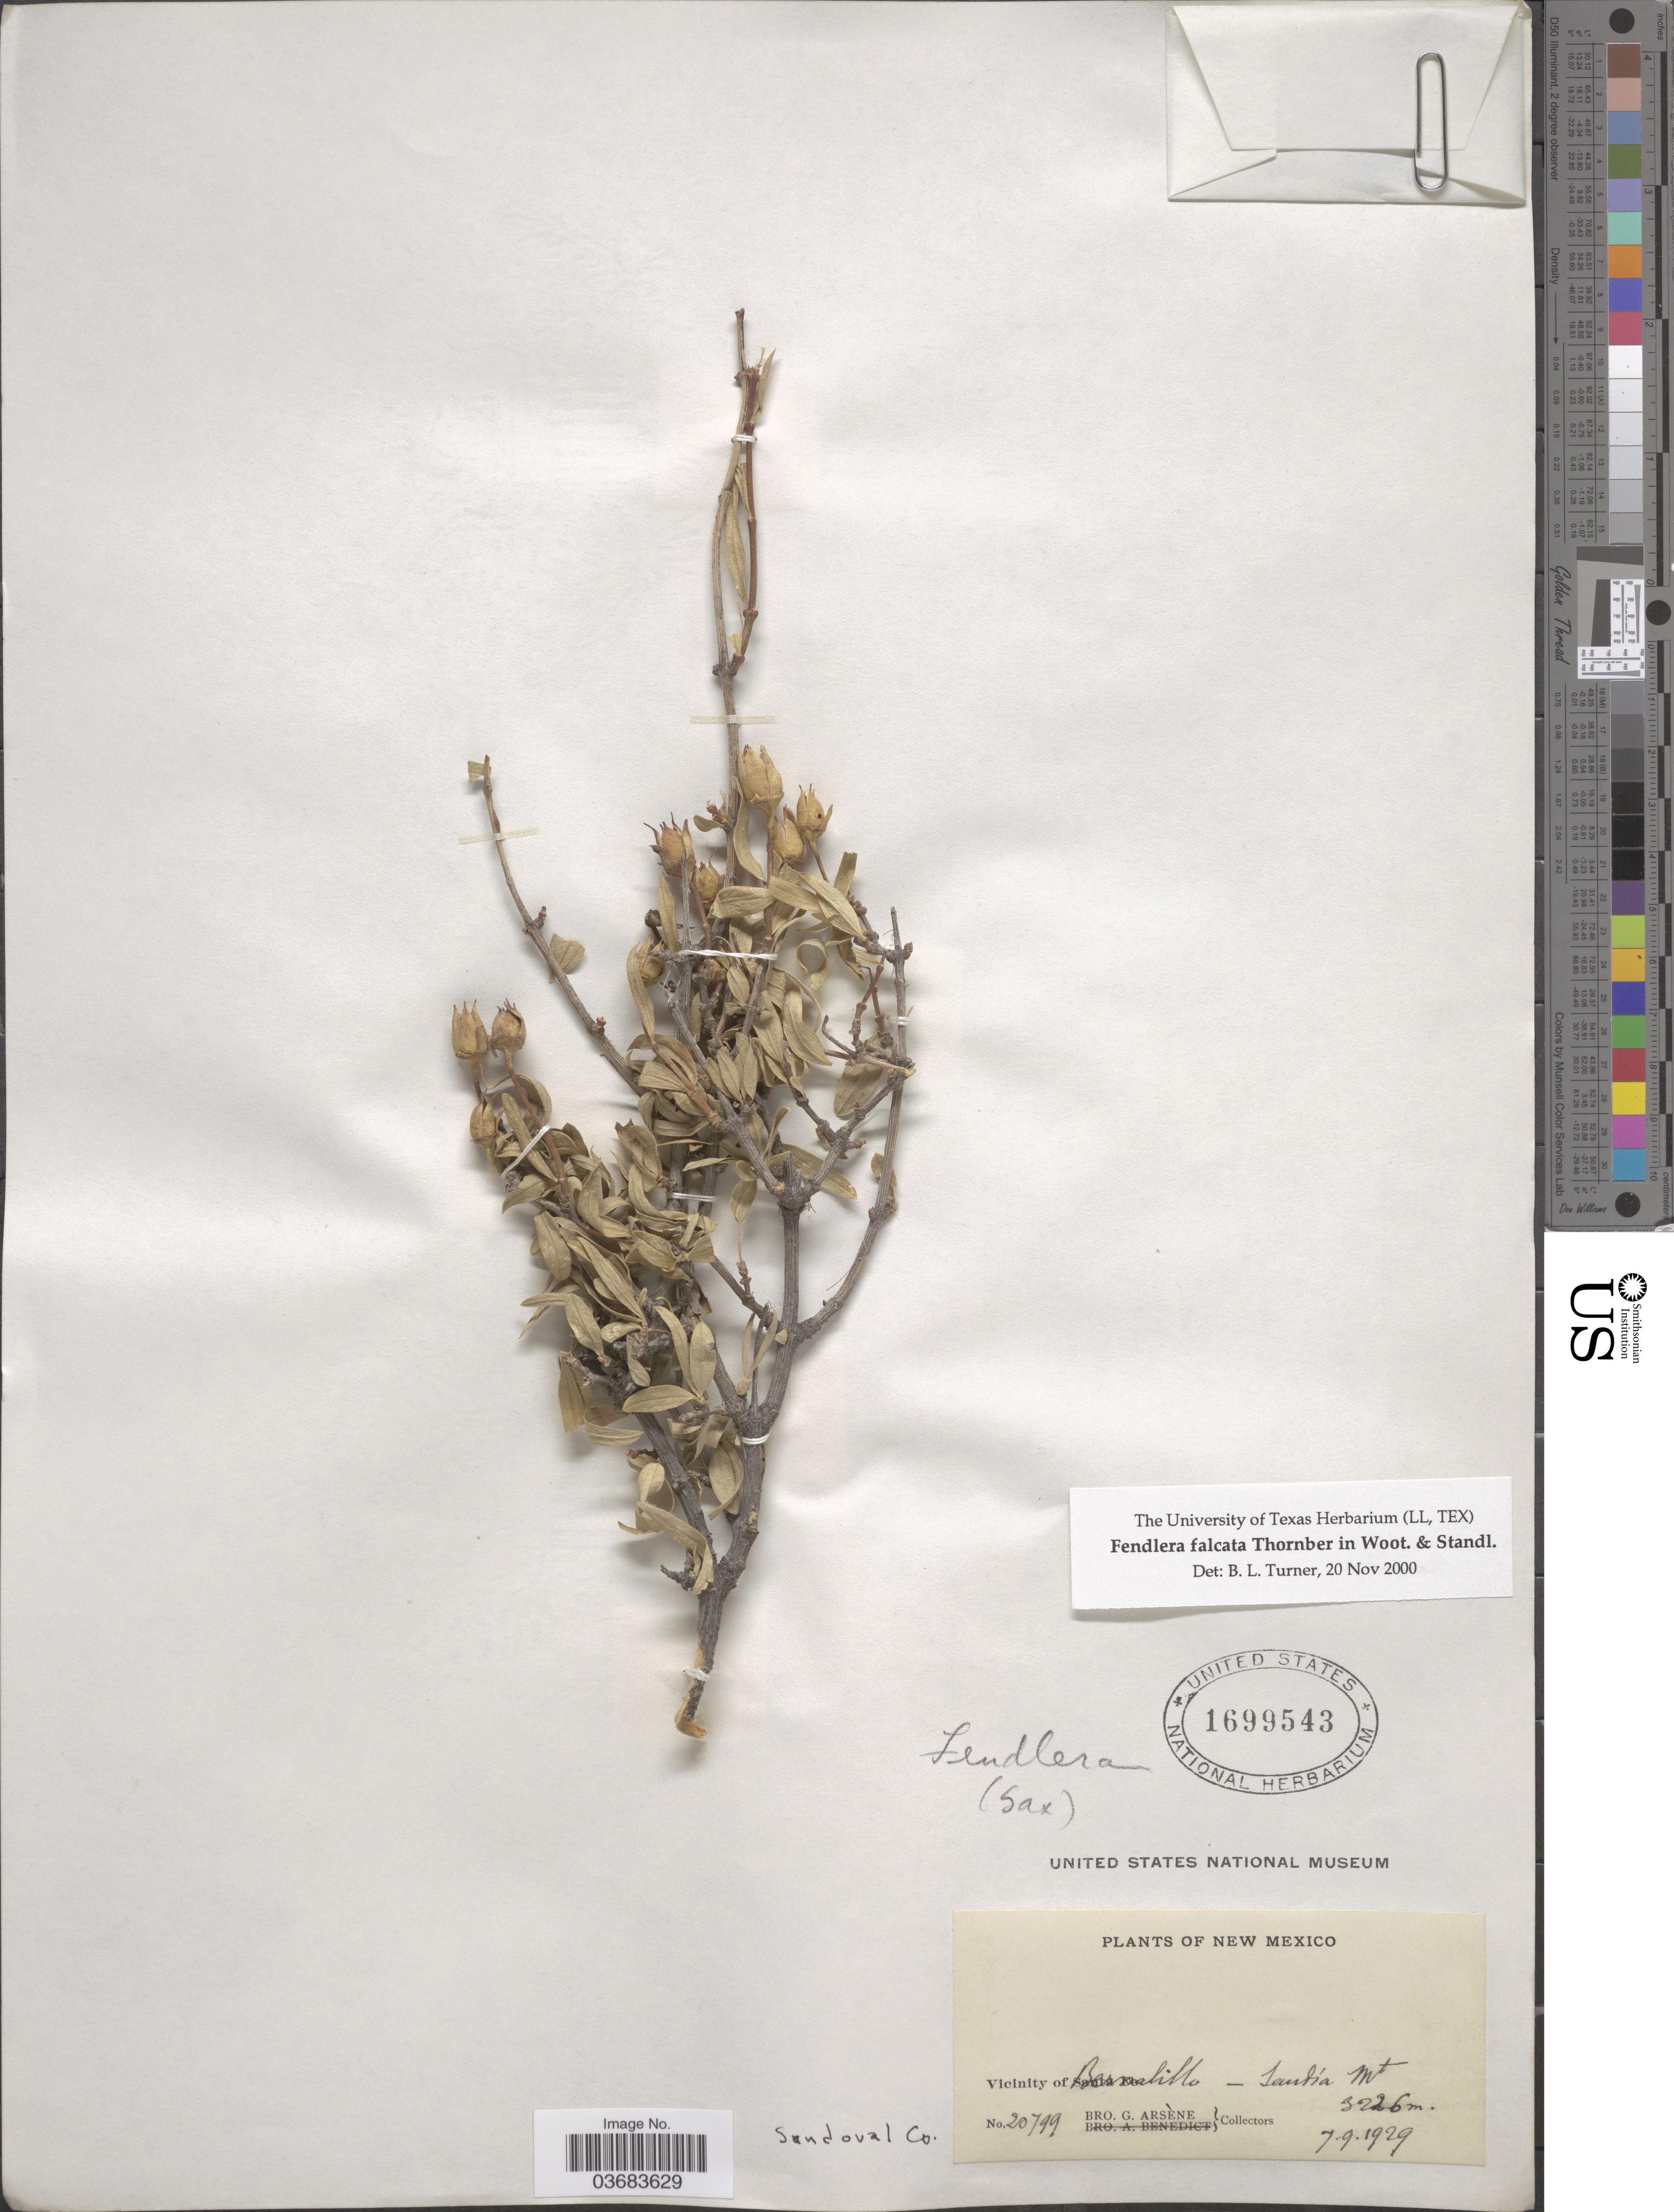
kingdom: Plantae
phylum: Tracheophyta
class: Magnoliopsida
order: Cornales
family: Hydrangeaceae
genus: Fendlera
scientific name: Fendlera rupicola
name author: Englem. & A. Gray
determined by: Strong, Mark T., (BOT), Smithsonian Institution - National Museum of Natural History (UNITED STATES)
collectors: Bro. G. Arsène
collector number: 20799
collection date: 1929-07-09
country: United States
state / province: New Mexico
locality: Vicinity of Bernalillo - Sandia Mt.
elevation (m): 3226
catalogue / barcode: US 1699543